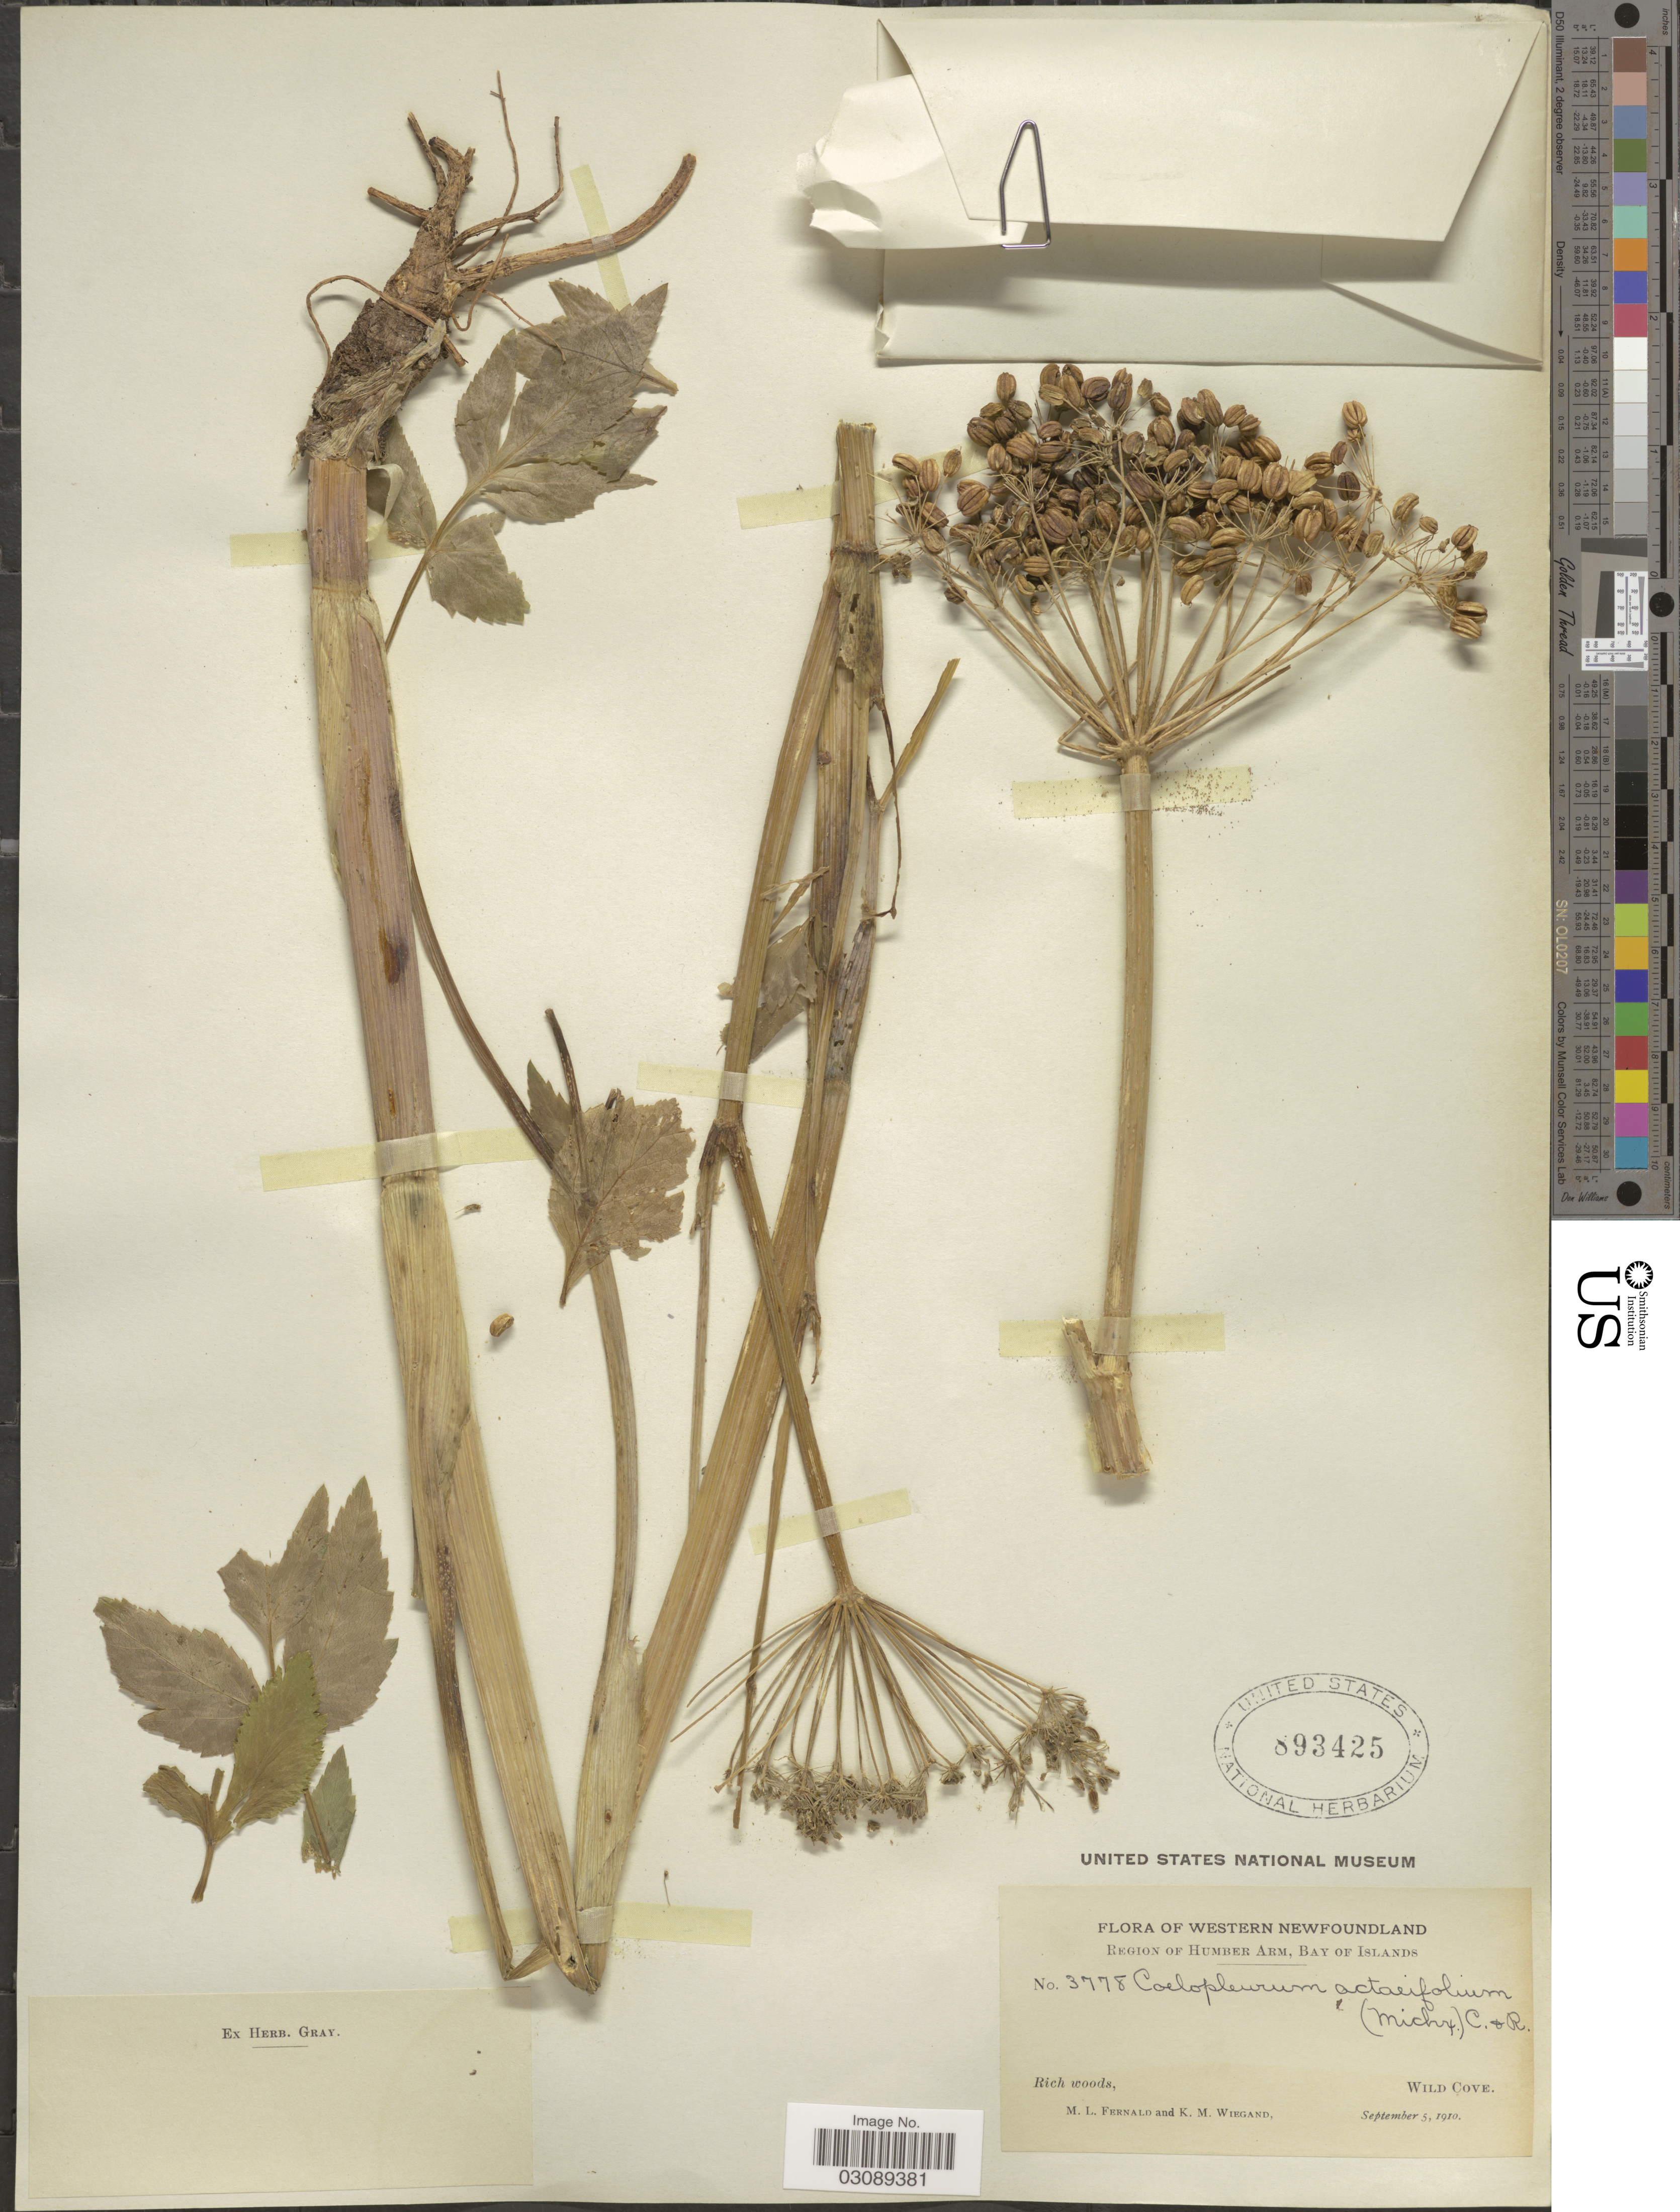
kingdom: Plantae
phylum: Tracheophyta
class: Magnoliopsida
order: Apiales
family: Apiaceae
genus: Coelopleurum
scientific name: Coelopleurum actaeifolium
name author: (Michx.) J.M. Coult. & Rose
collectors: M. L. Fernald & K. M. Wiegand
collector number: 3778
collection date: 1910-09-05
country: Canada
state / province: Newfoundland and Labrador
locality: Western Newfoundland. Region of Humber Arm, Bay of Islands. Wild Cove.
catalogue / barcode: US 893425